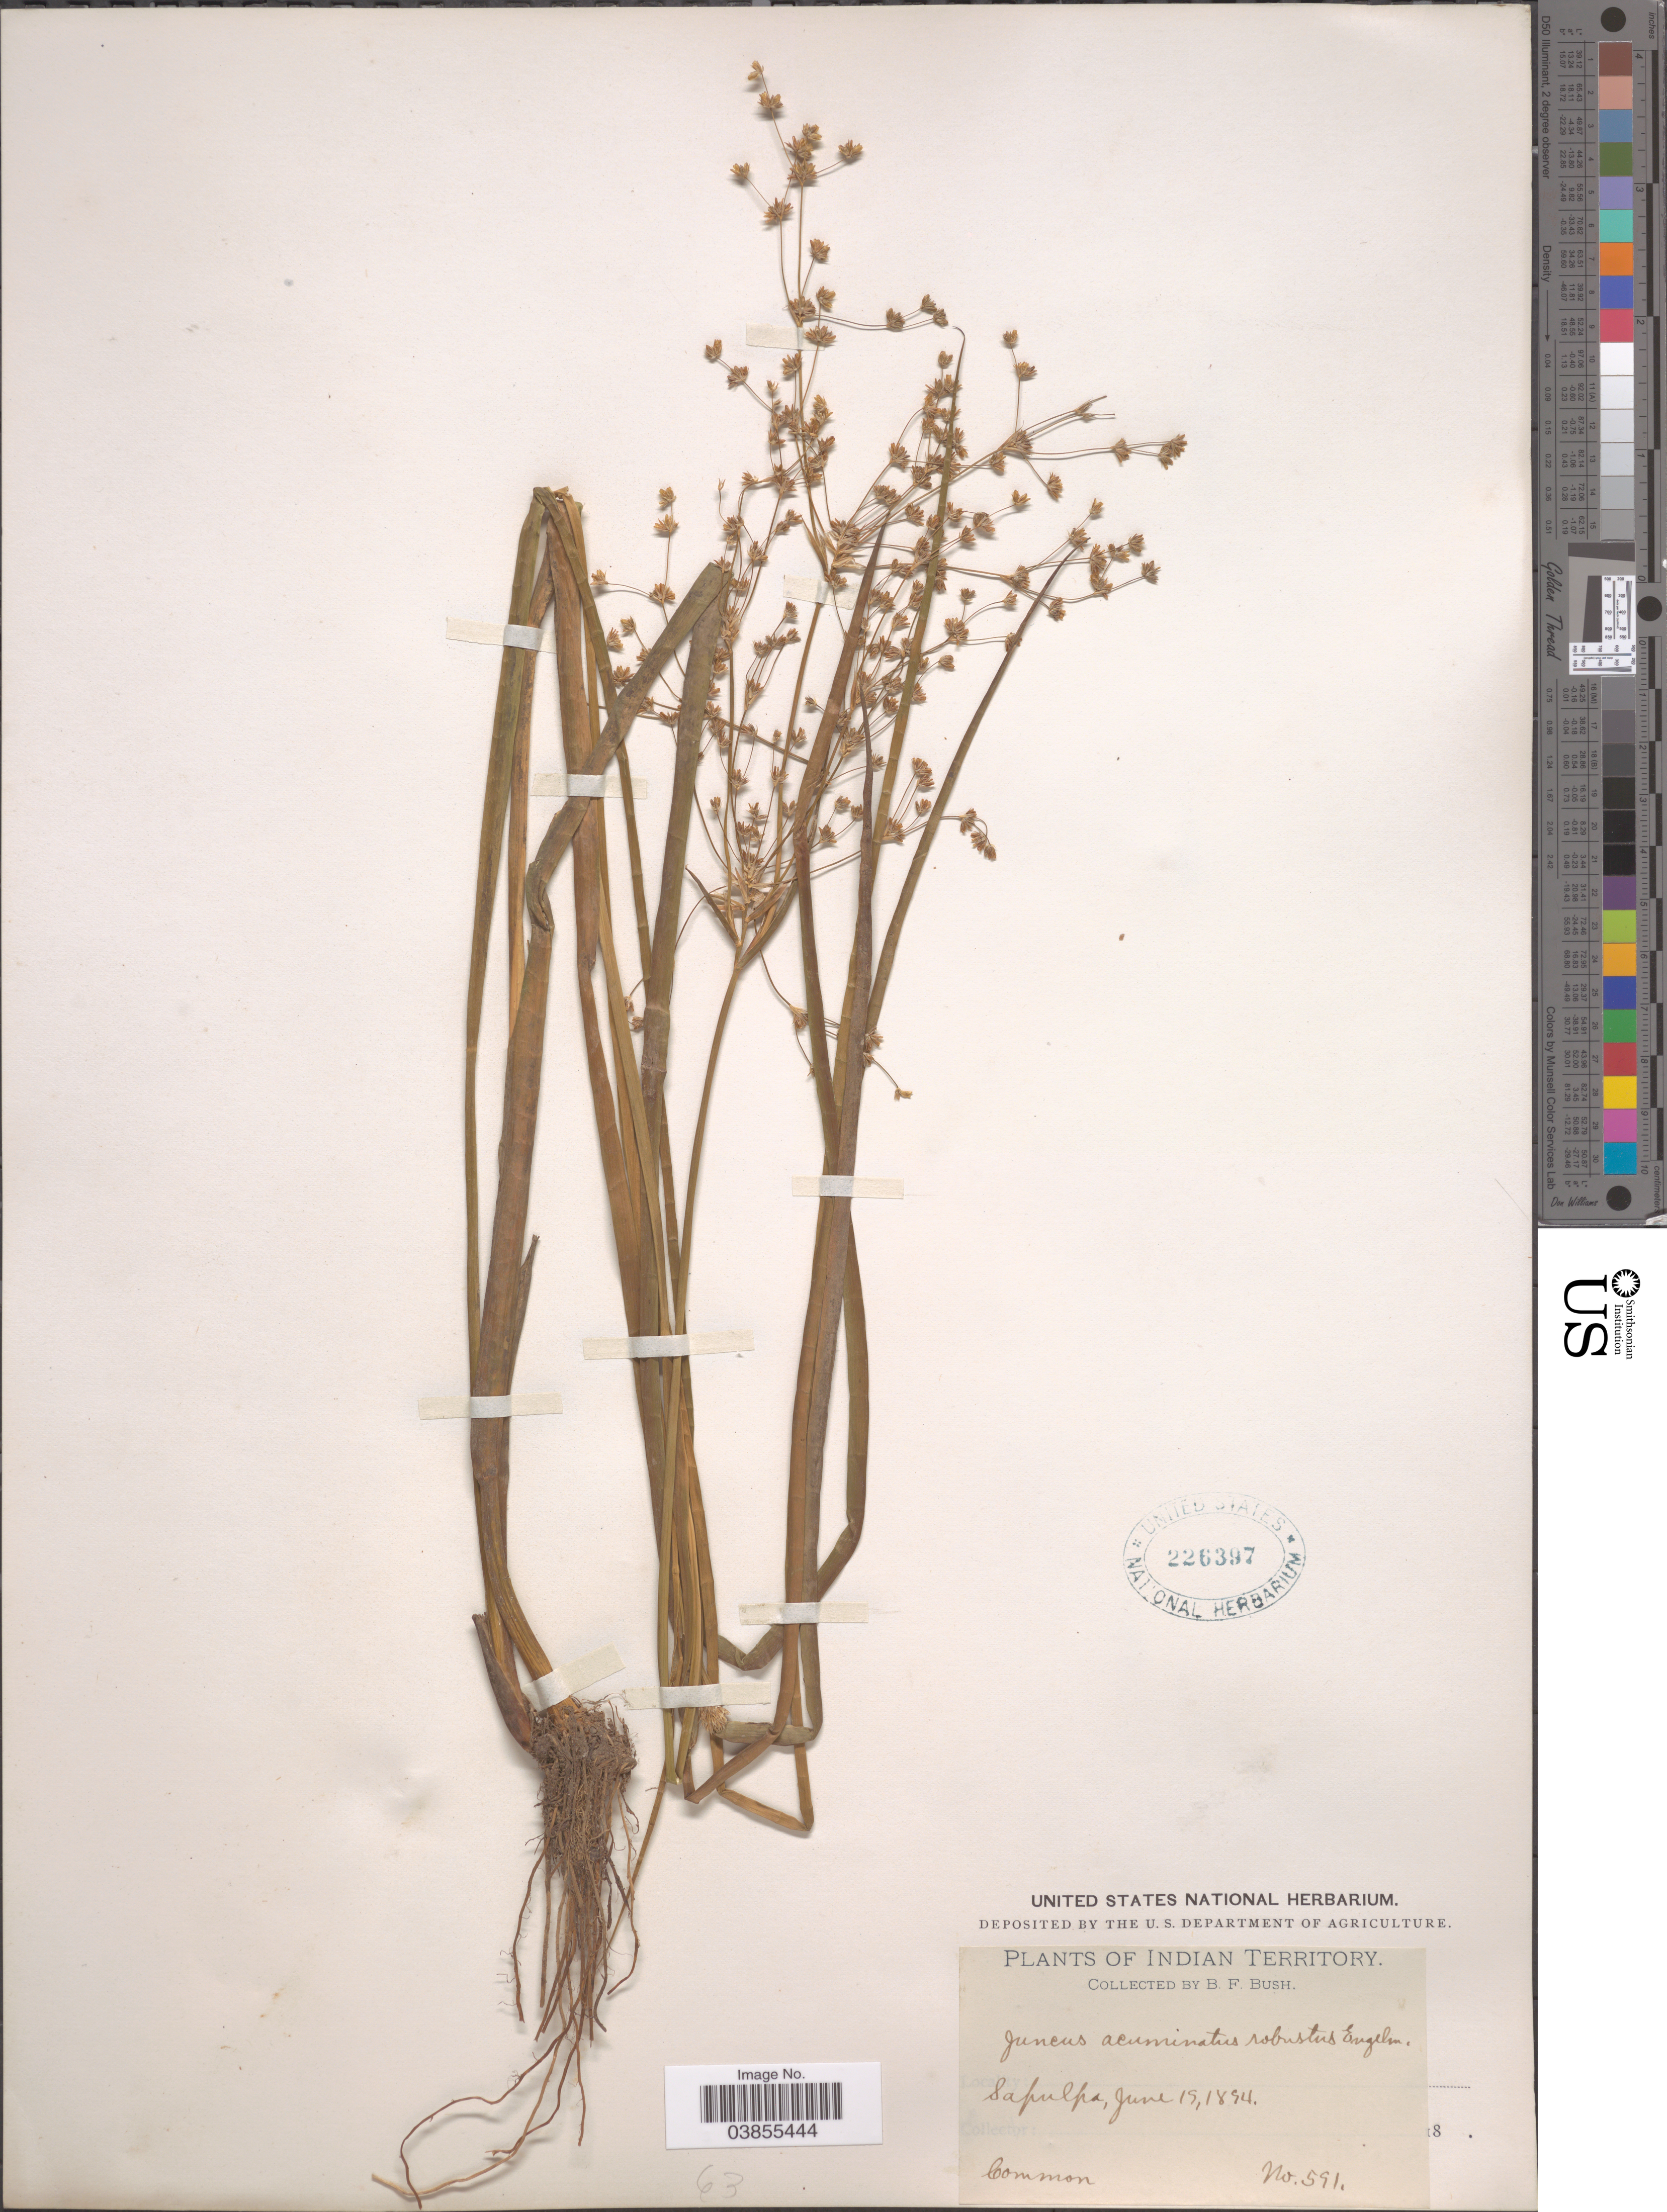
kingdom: Plantae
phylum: Tracheophyta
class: Liliopsida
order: Poales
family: Juncaceae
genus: Juncus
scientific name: Juncus nodatus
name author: Coville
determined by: Strong, Mark T., (BOT), Smithsonian Institution - National Museum of Natural History (UNITED STATES)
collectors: B. F. Bush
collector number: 591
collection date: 1894-06-19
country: United States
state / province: Oklahoma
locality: Indian Territory. Sapulpa.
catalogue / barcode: US 226397